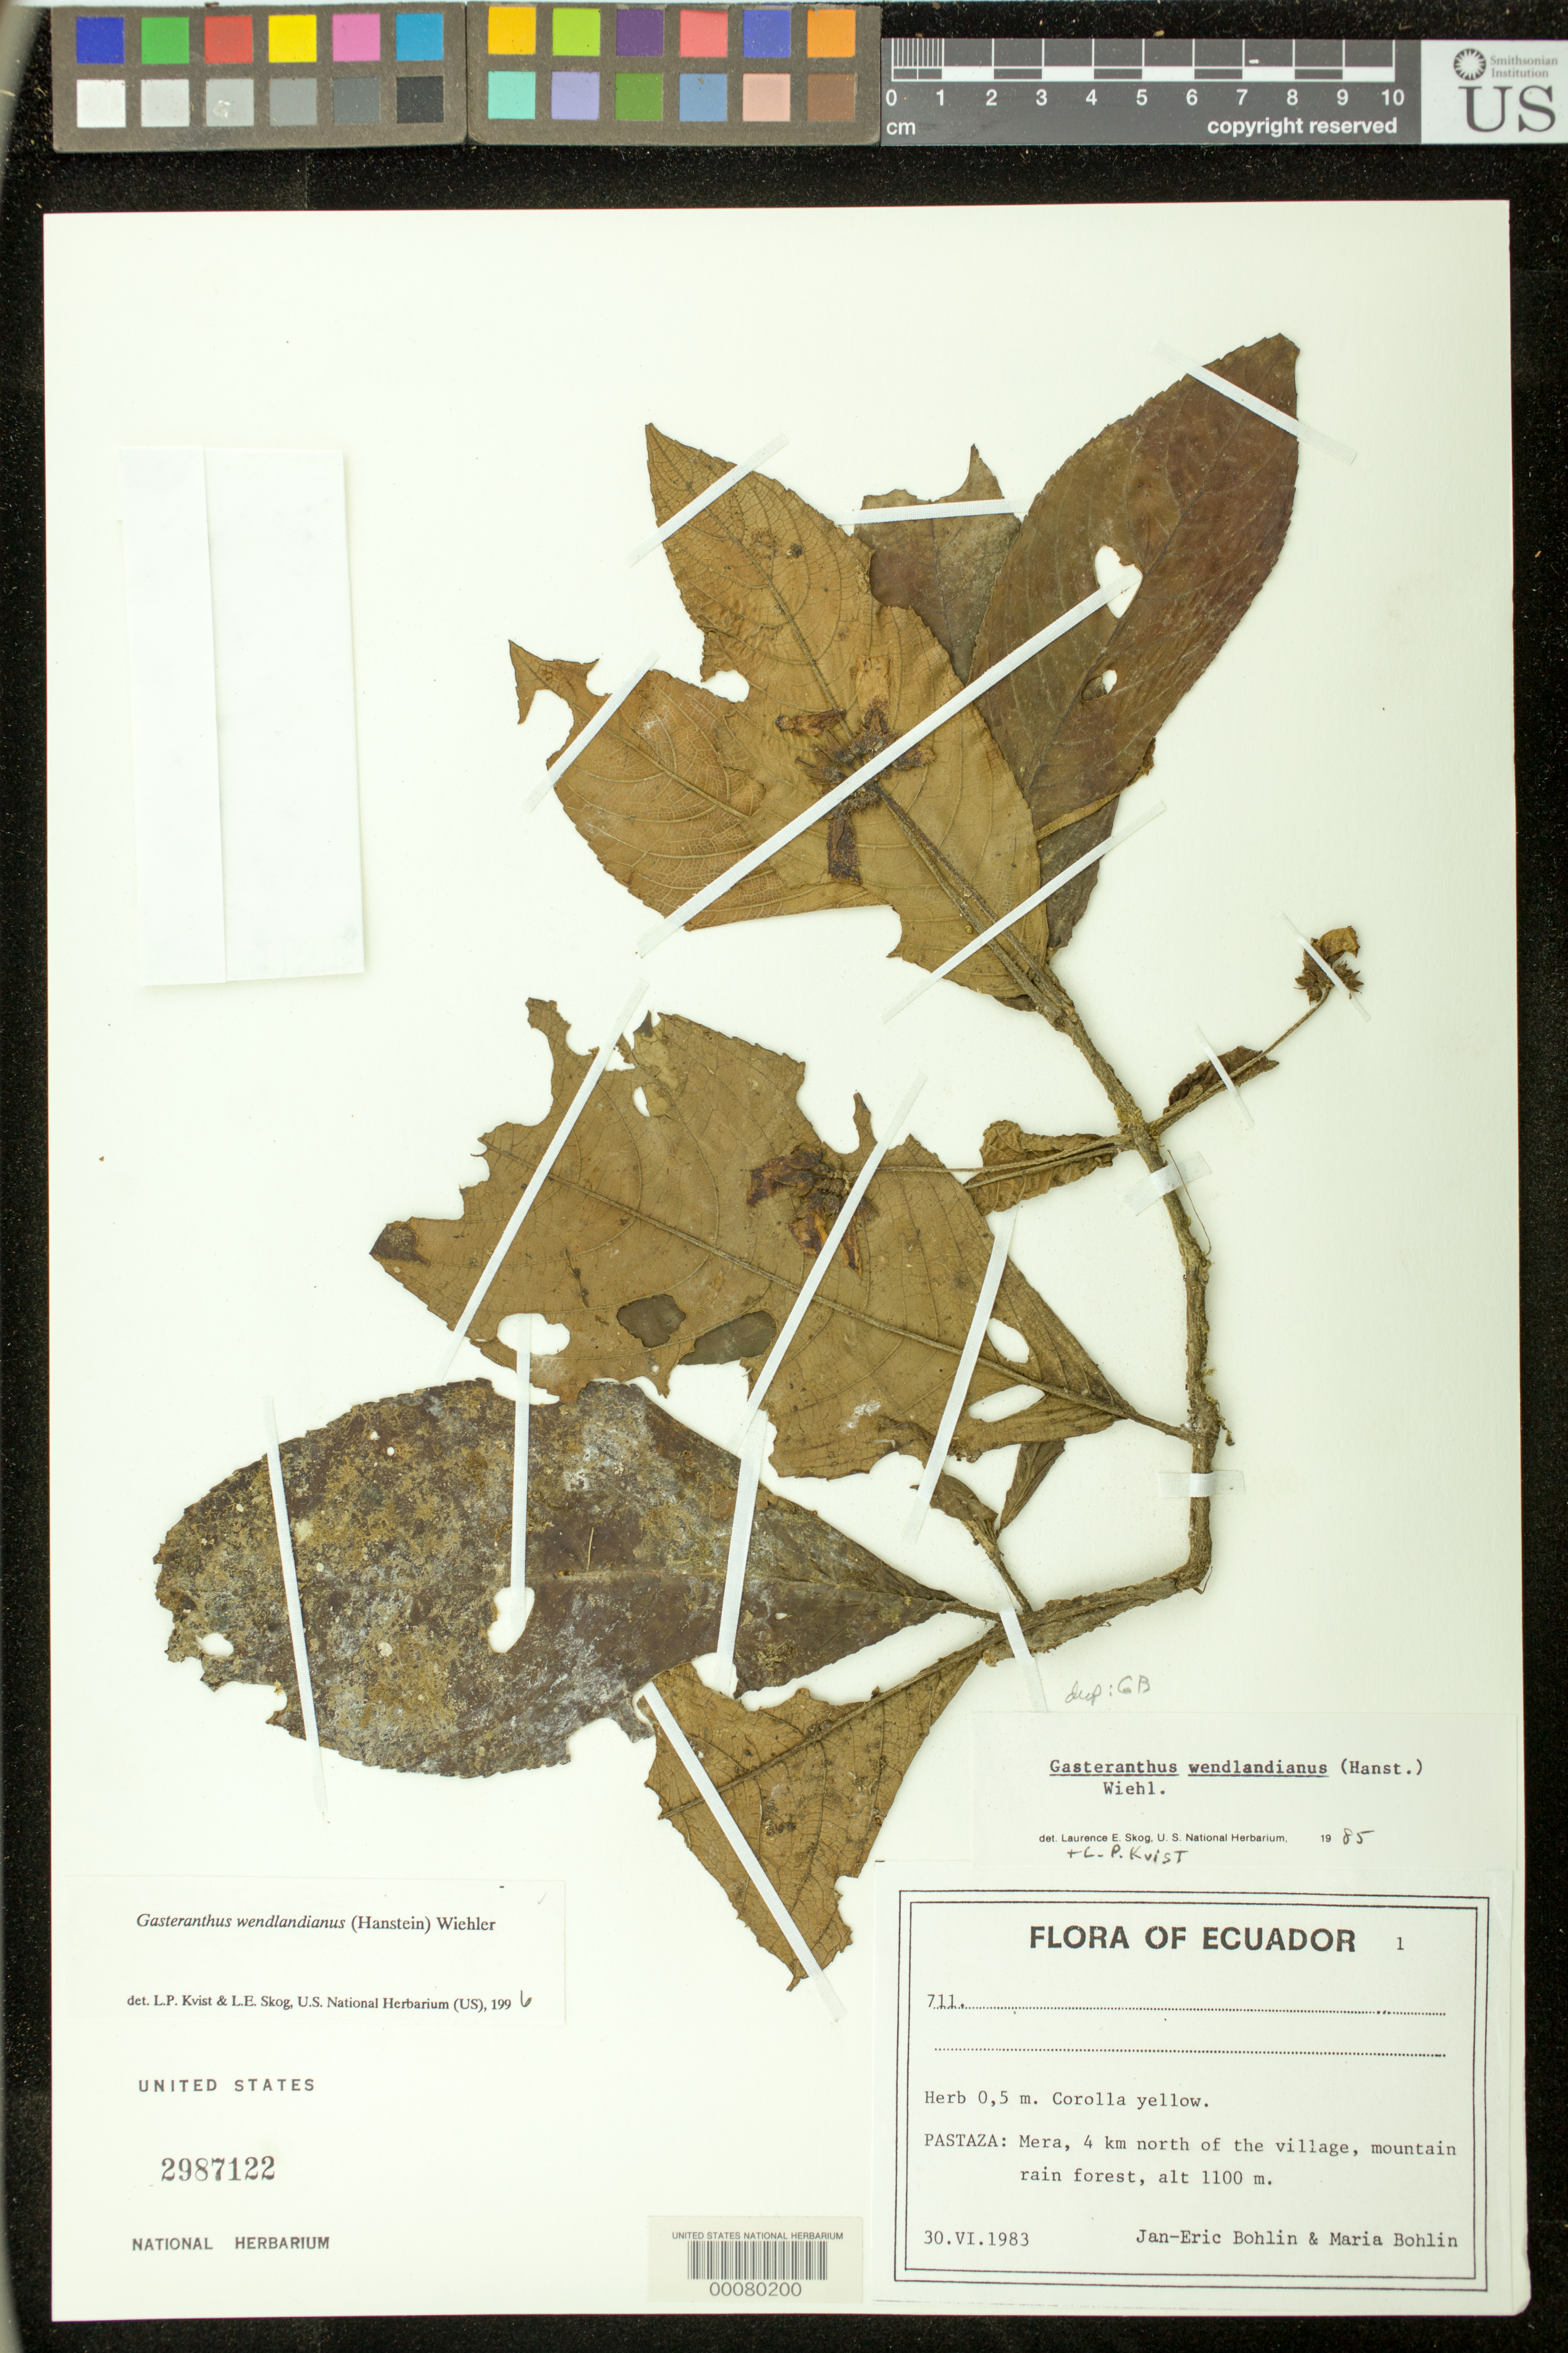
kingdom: Plantae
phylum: Tracheophyta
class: Magnoliopsida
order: Lamiales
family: Gesneriaceae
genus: Gasteranthus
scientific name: Gasteranthus wendlandianus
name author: (Hanst.) Wiehler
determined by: Skog, Laurence E.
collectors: J. Bohlin & M. Bohlin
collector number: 711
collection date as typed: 30 Jun 1983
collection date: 1983-06-30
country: Ecuador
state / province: Pastaza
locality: Mera, 4 km N of the village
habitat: Mountain rain forest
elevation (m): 1100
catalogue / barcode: US 2987122